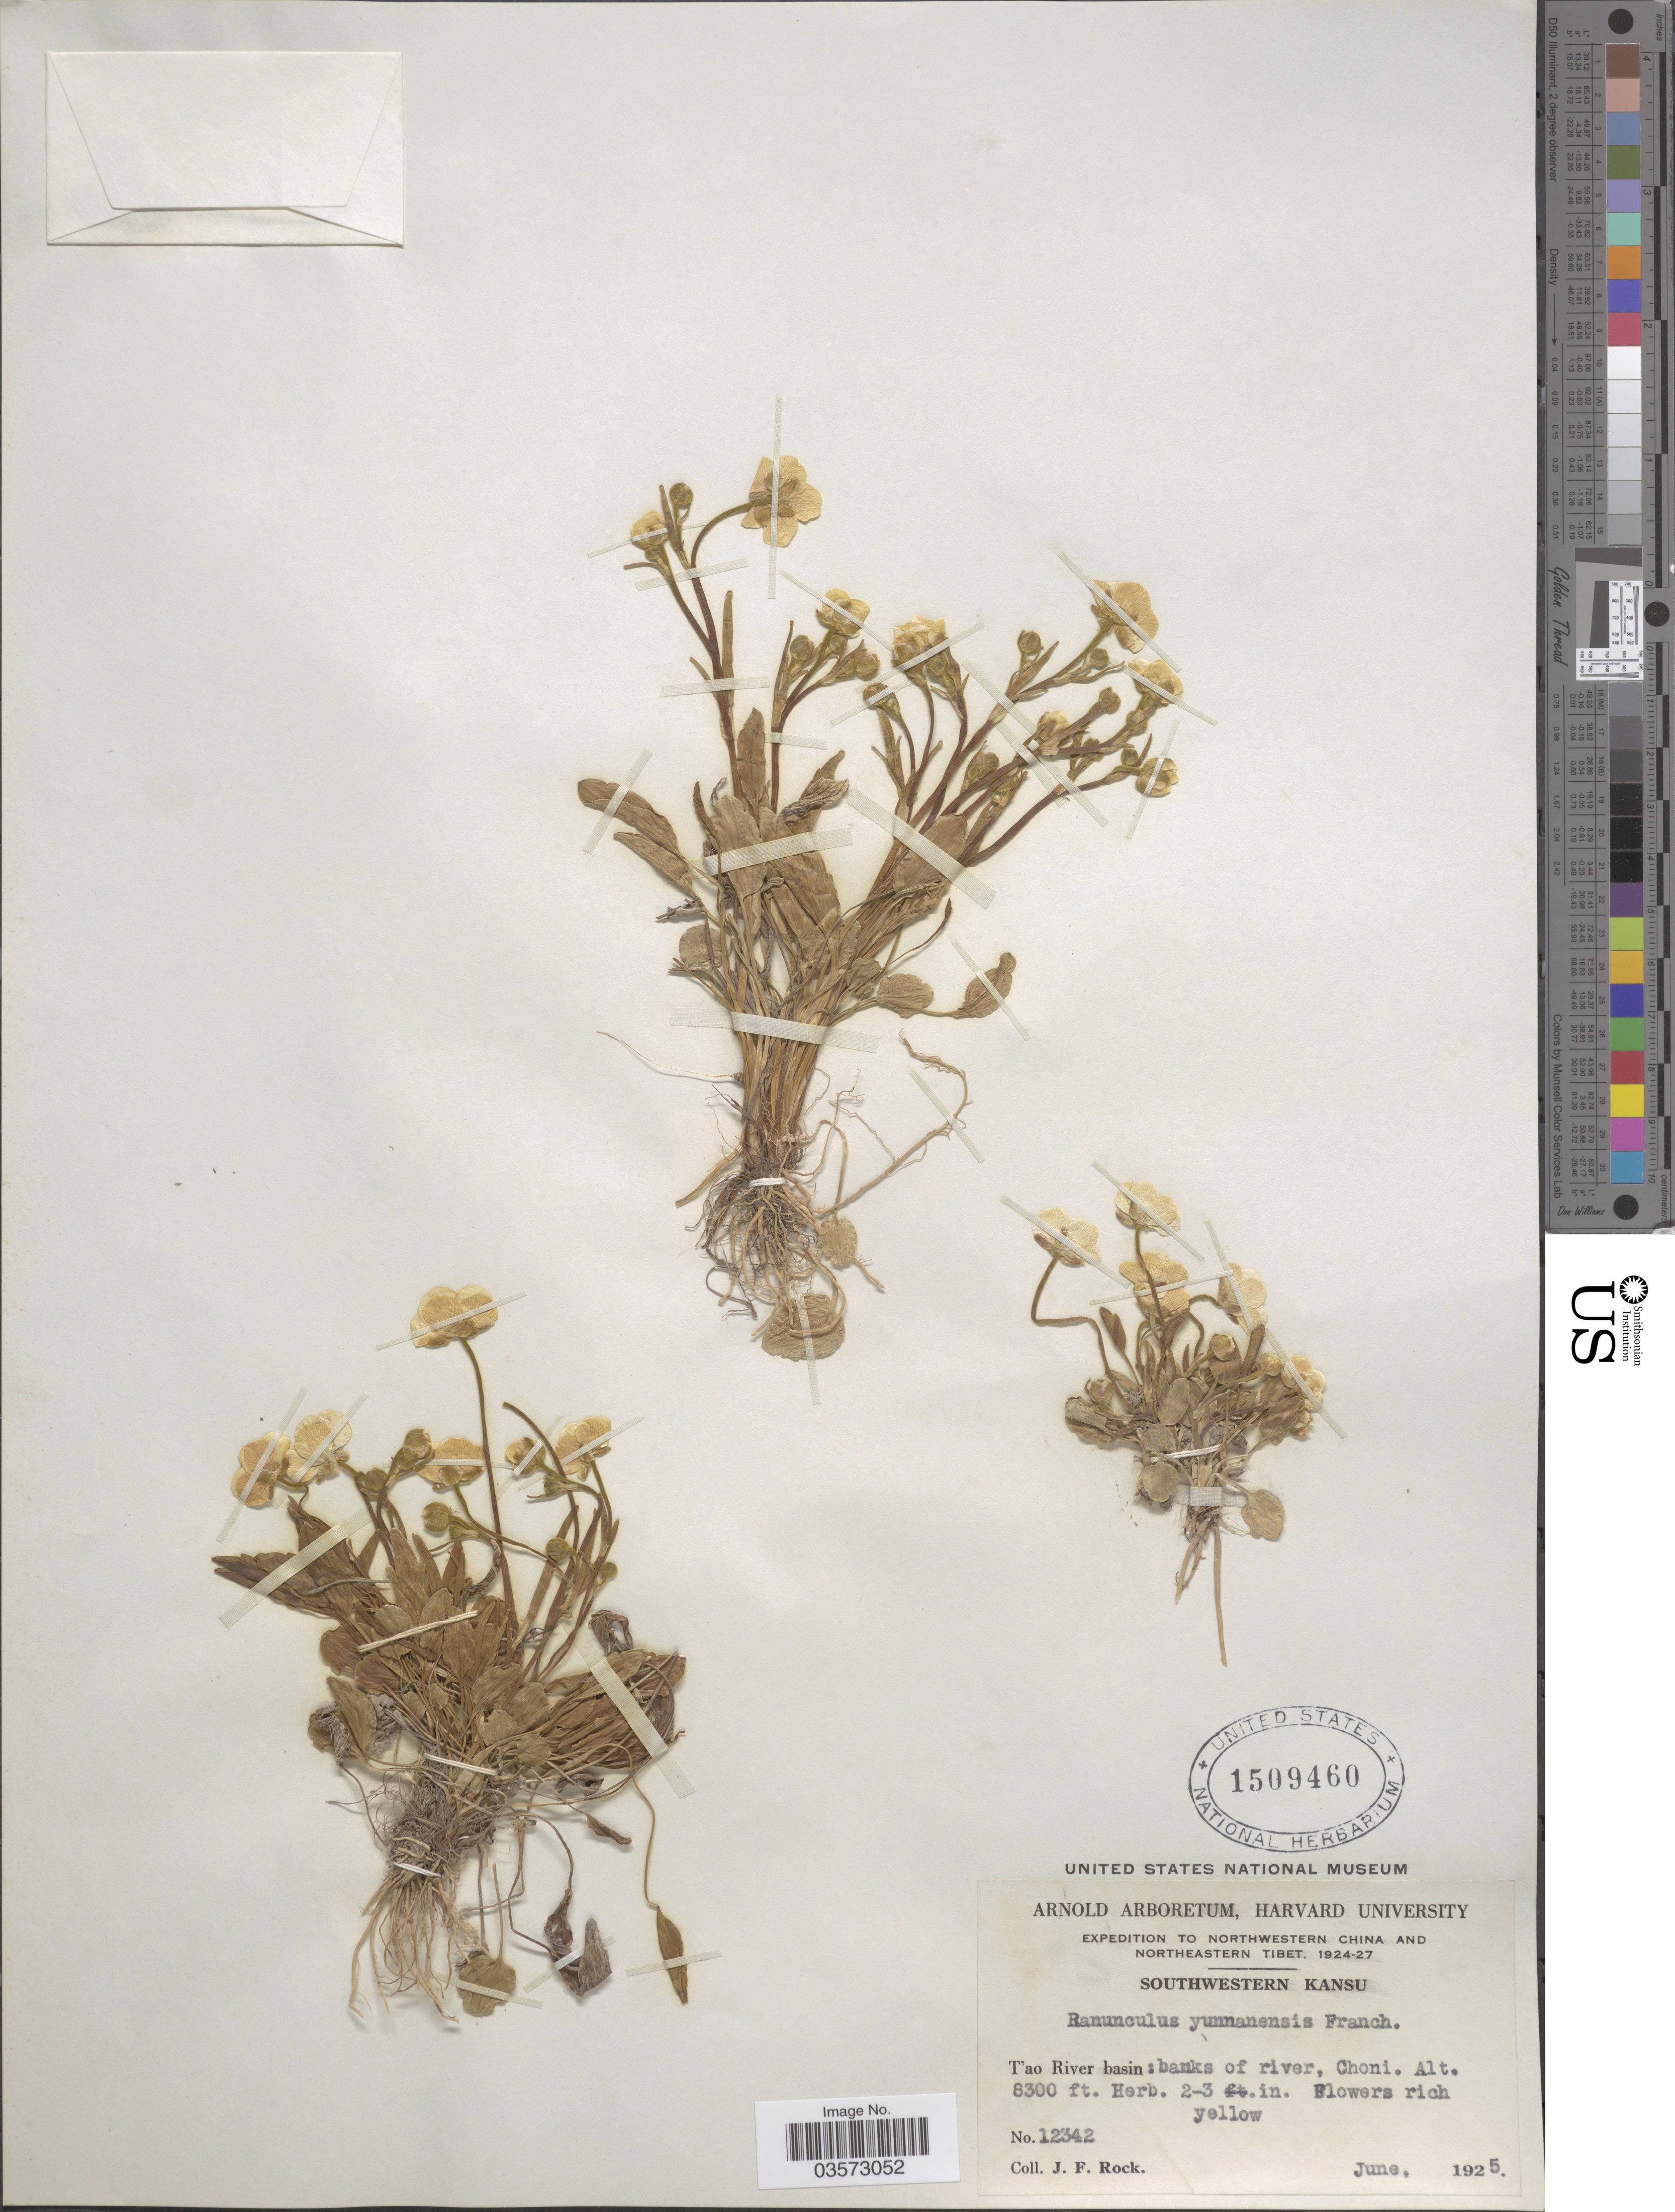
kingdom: Plantae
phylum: Tracheophyta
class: Magnoliopsida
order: Ranunculales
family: Ranunculaceae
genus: Ranunculus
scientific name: Ranunculus yunnanensis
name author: Franch.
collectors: J. Rock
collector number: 12342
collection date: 1925-06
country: China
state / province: Gansu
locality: Northwestern China. Southwestern Kansu. T'ao River basin: banks of river, Choni.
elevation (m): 2530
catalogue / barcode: US 1509460